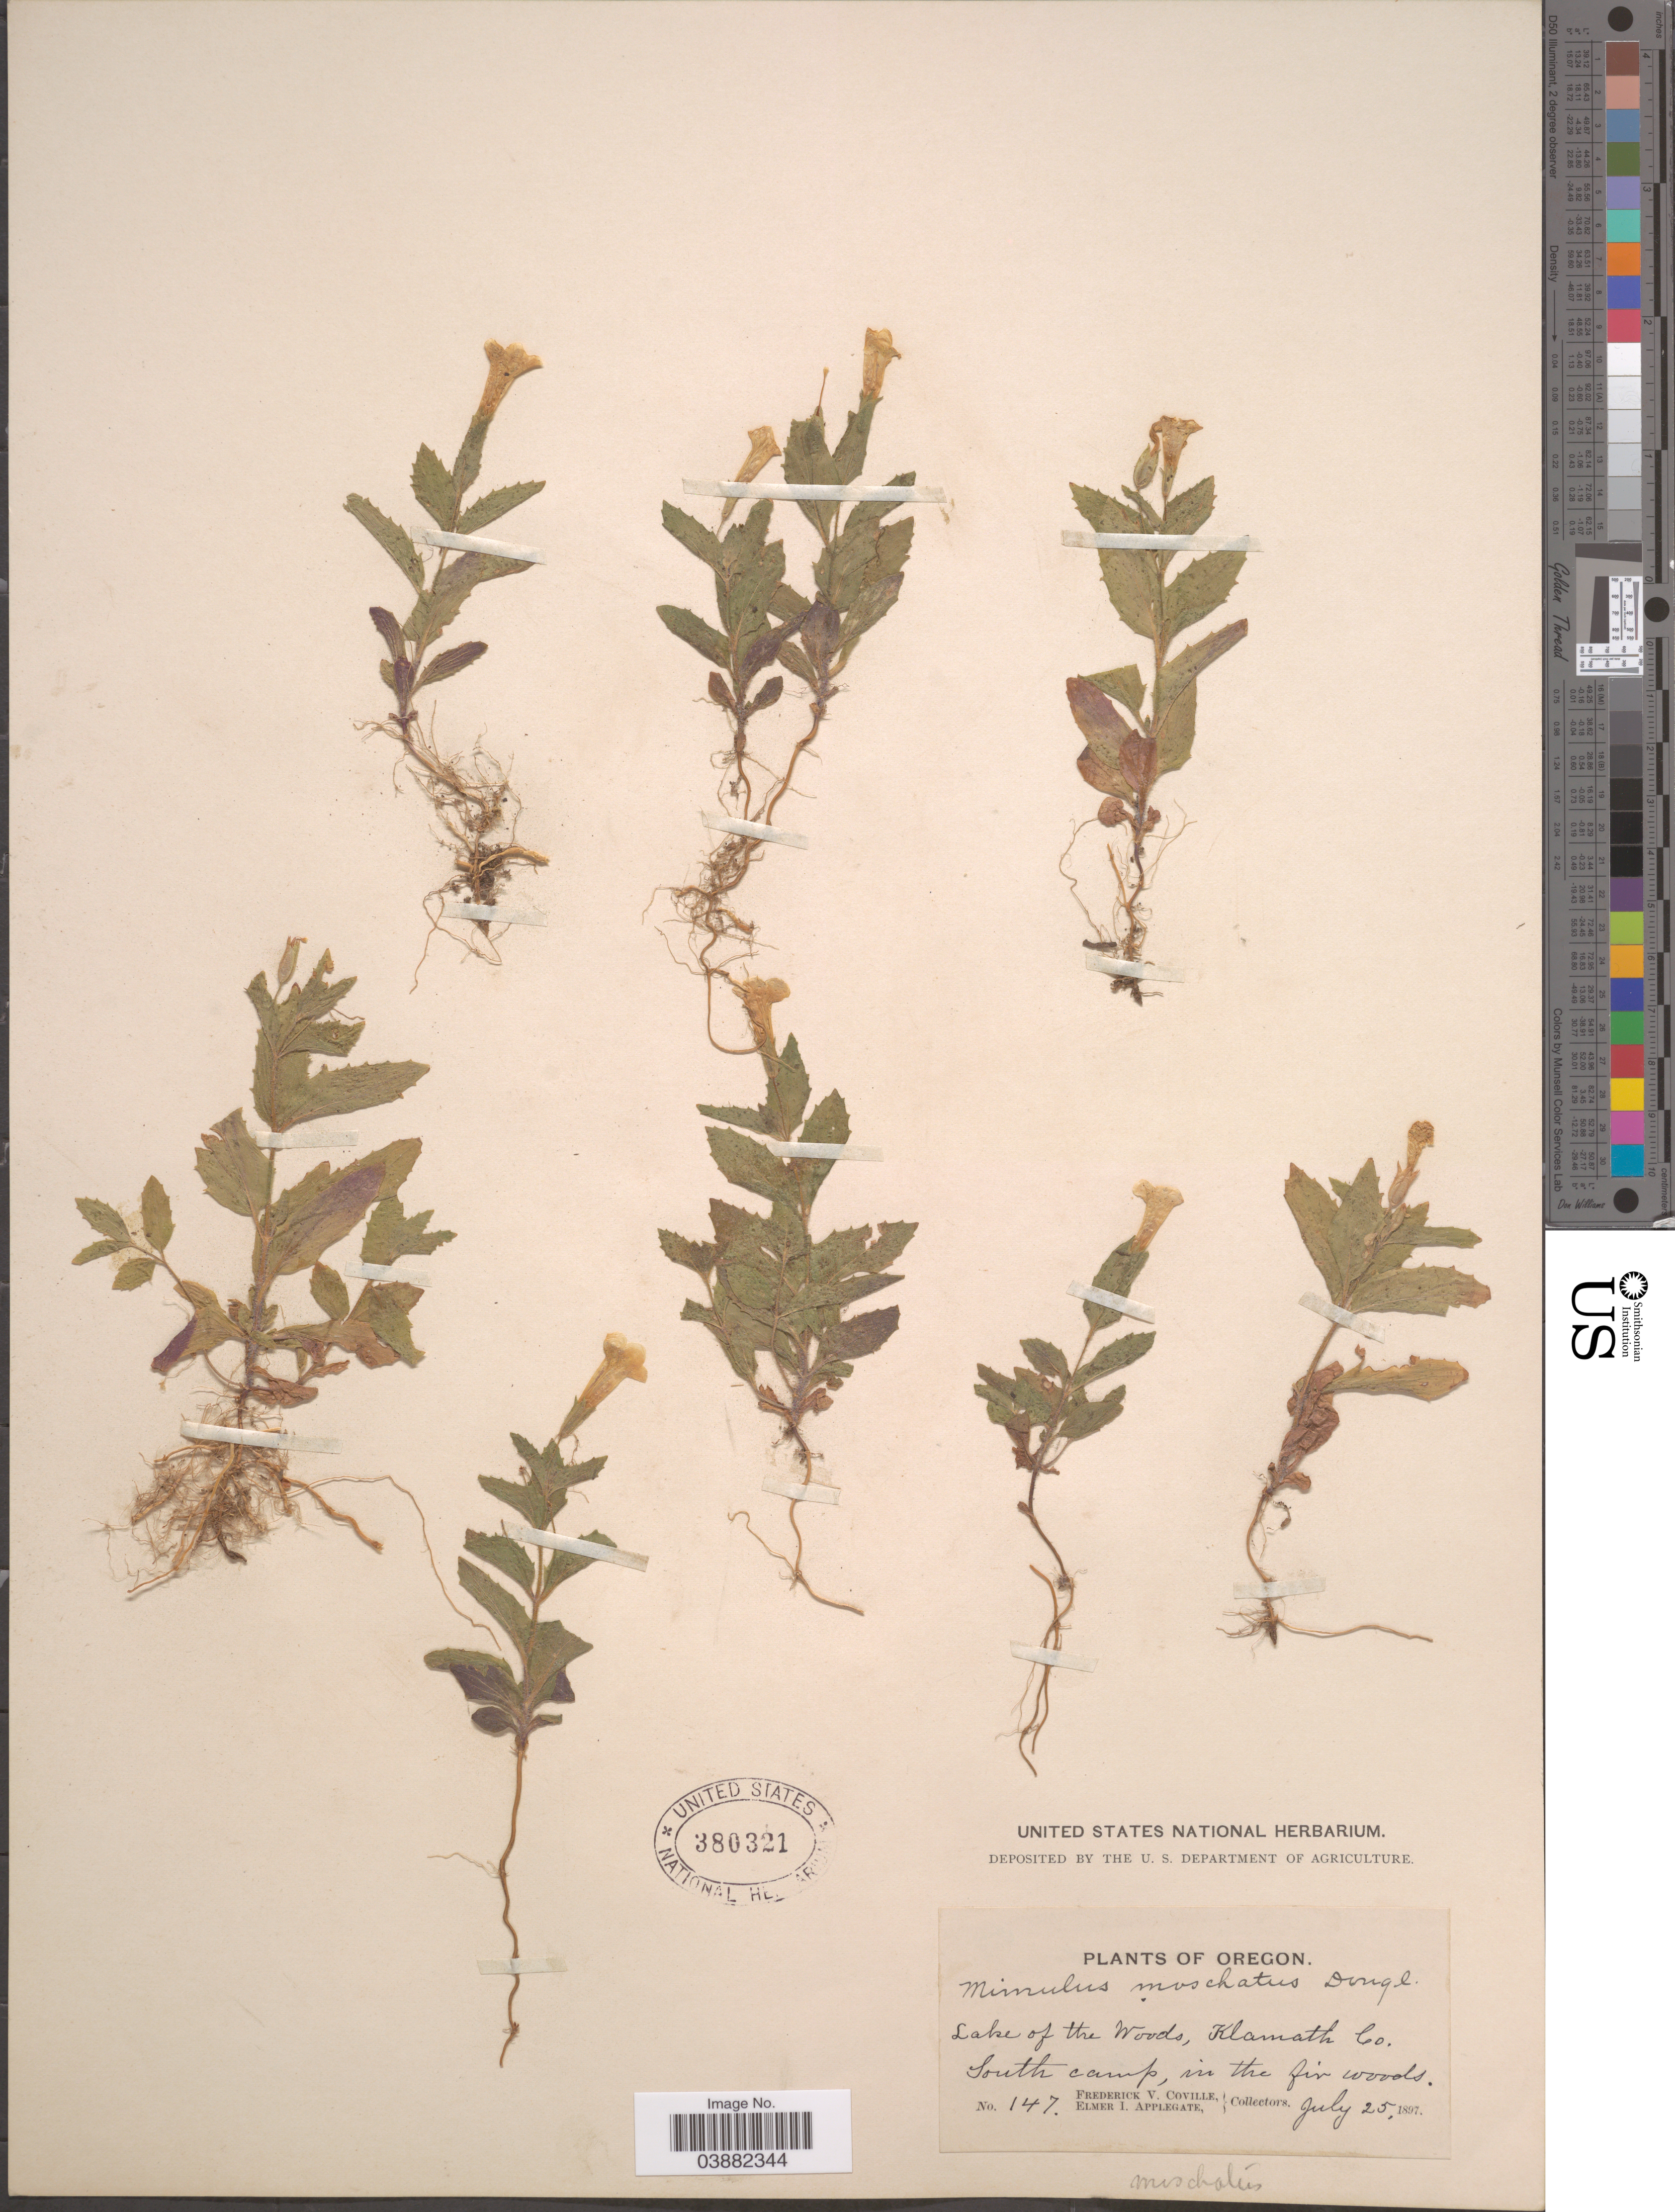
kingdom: Plantae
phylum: Tracheophyta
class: Magnoliopsida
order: Lamiales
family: Phrymaceae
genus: Mimulus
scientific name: Mimulus moschatus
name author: Douglas ex Lindl.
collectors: F. V. Coville & E. I. Applegate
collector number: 147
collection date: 1897-07-25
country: United States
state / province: Oregon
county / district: Klamath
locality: Lake of the Woods, Klamath Co. South camp.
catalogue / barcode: US 380321